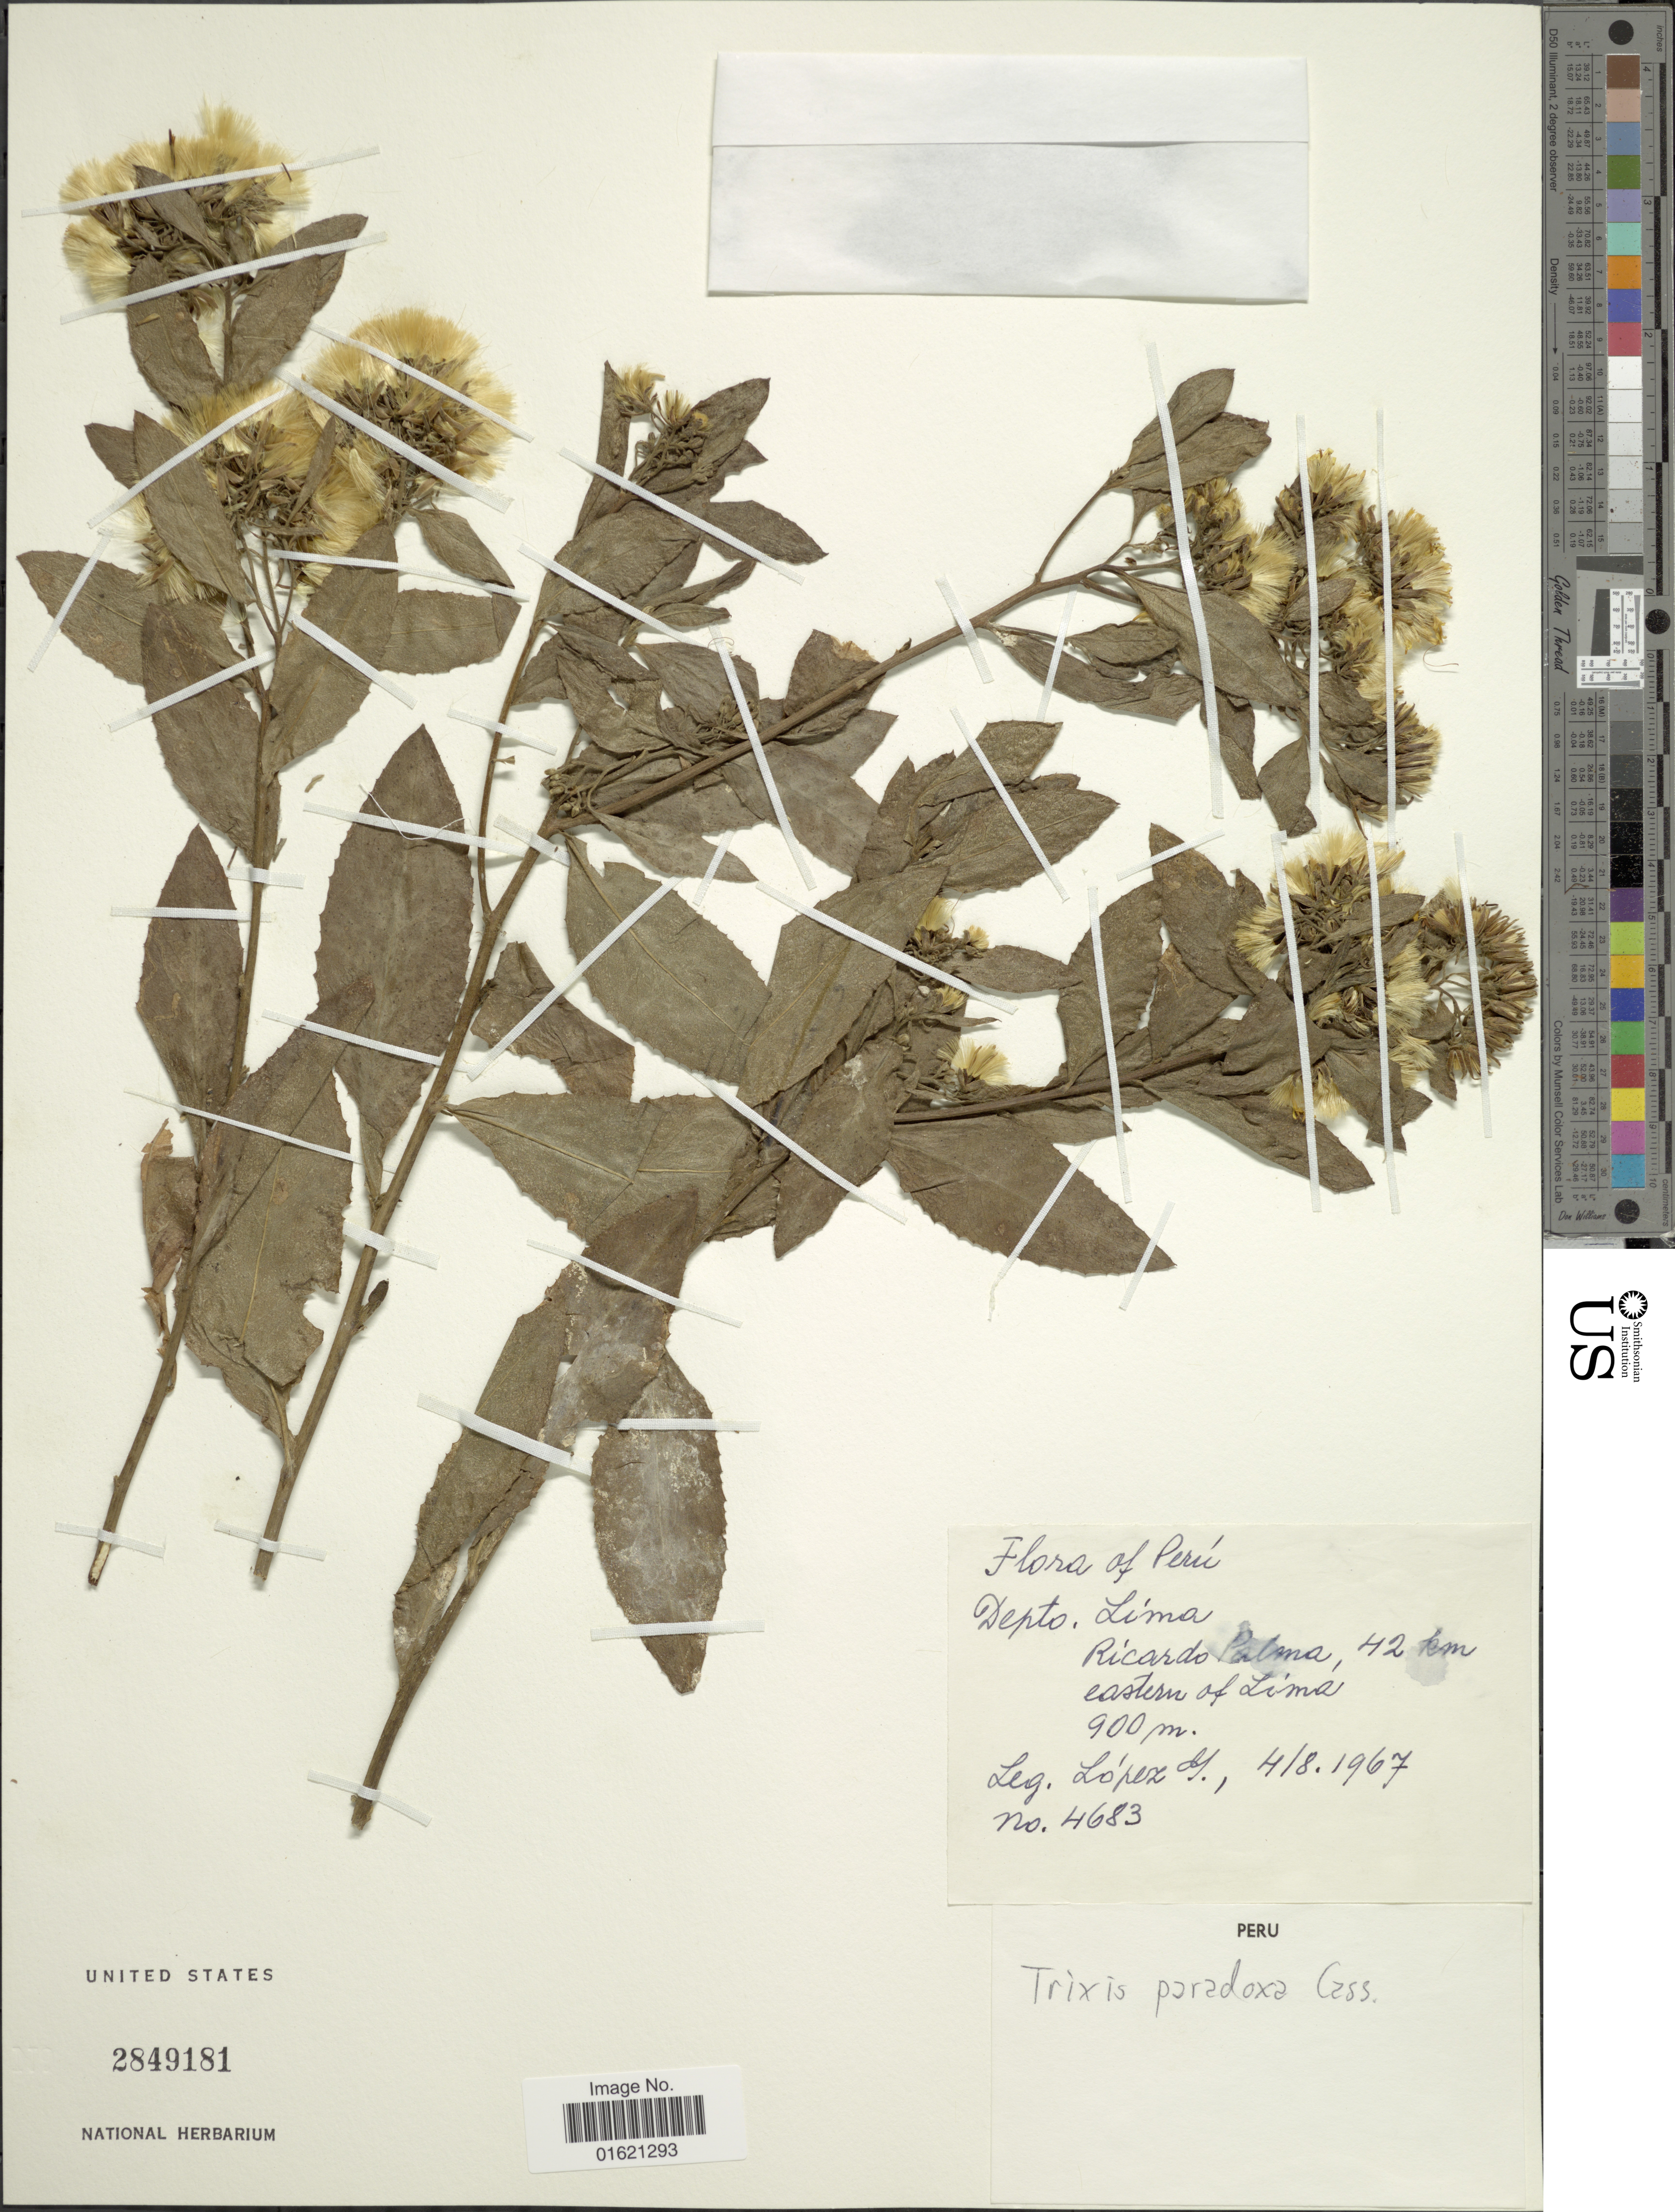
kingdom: Plantae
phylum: Tracheophyta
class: Magnoliopsida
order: Asterales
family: Asteraceae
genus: Trixis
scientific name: Trixis cacalioides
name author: (Kunth) D. Don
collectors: G. López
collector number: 4683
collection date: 1967-08-04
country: Peru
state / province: Lima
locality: Depto. Lima. Ricardo Palma, 42 km eastern of Lima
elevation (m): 900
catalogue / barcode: US 2849181